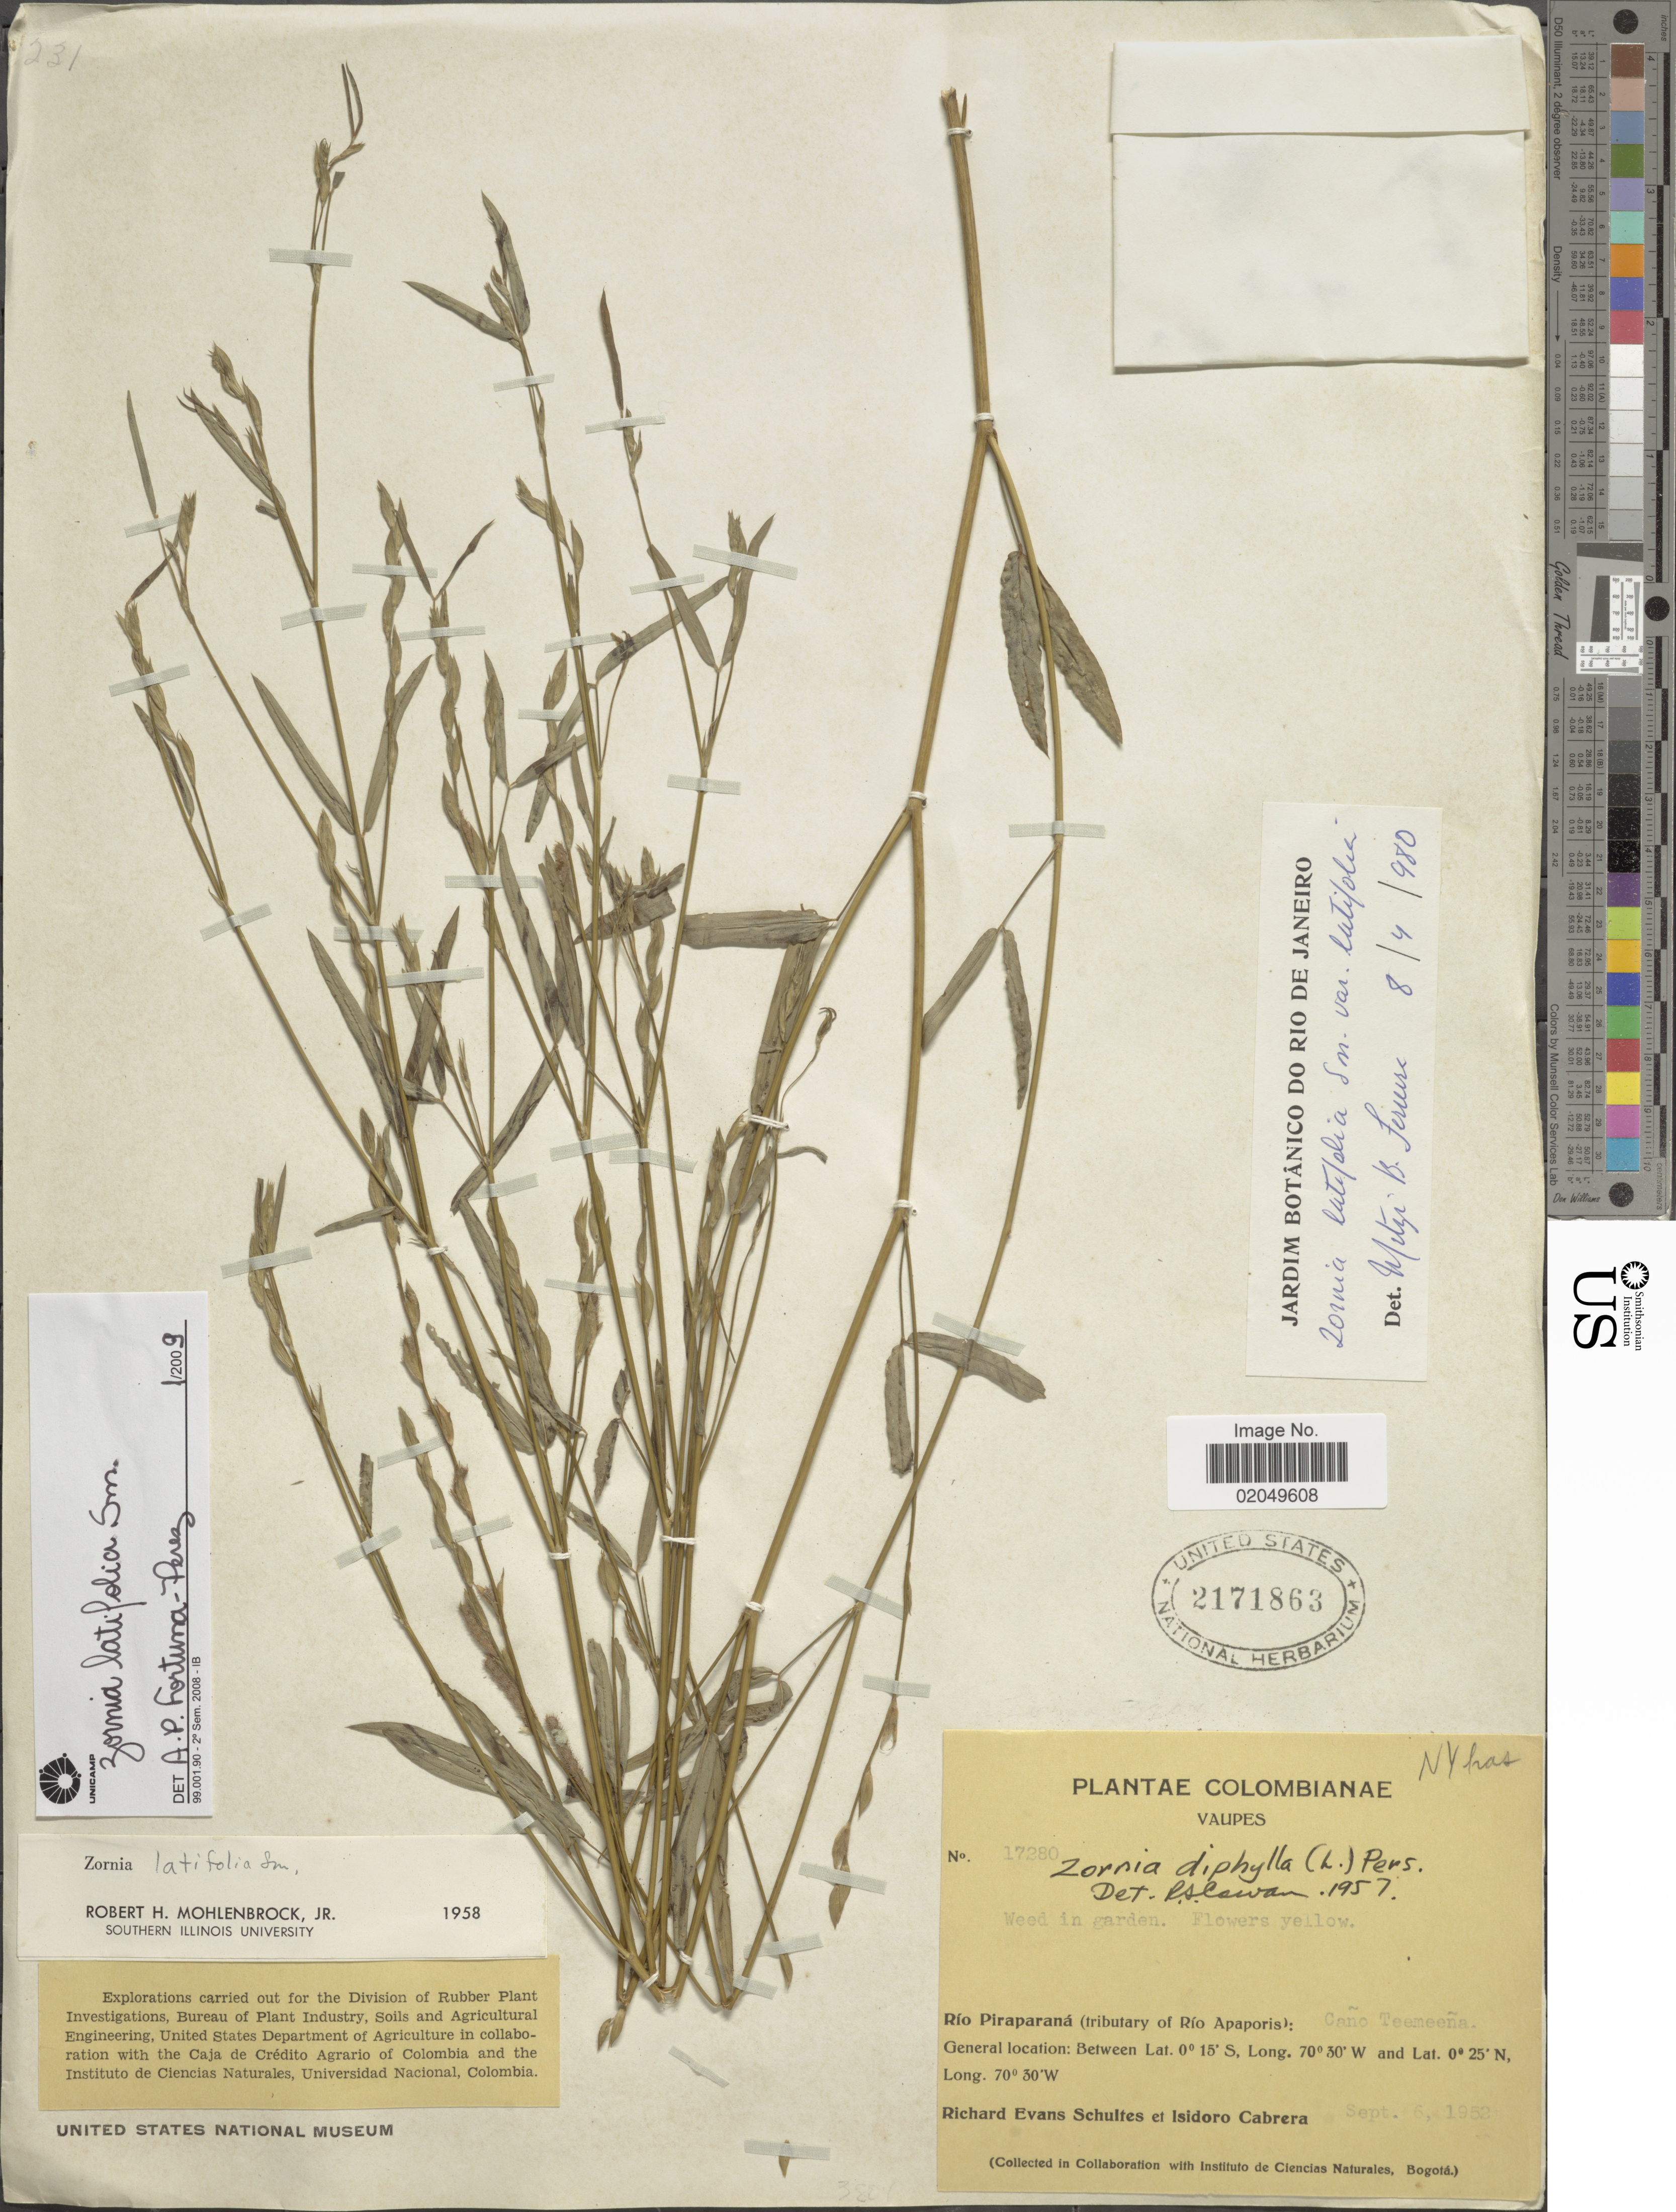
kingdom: Plantae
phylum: Tracheophyta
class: Magnoliopsida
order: Fabales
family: Fabaceae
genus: Zornia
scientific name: Zornia latifolia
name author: Sm.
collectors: R. E. Schultes & I. Cabrera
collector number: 17280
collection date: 1952-09-06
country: Colombia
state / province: Vaupés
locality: Rio Piraparana (tributary of Rio Apaporis): Cano Teemeena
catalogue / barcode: US 2171863